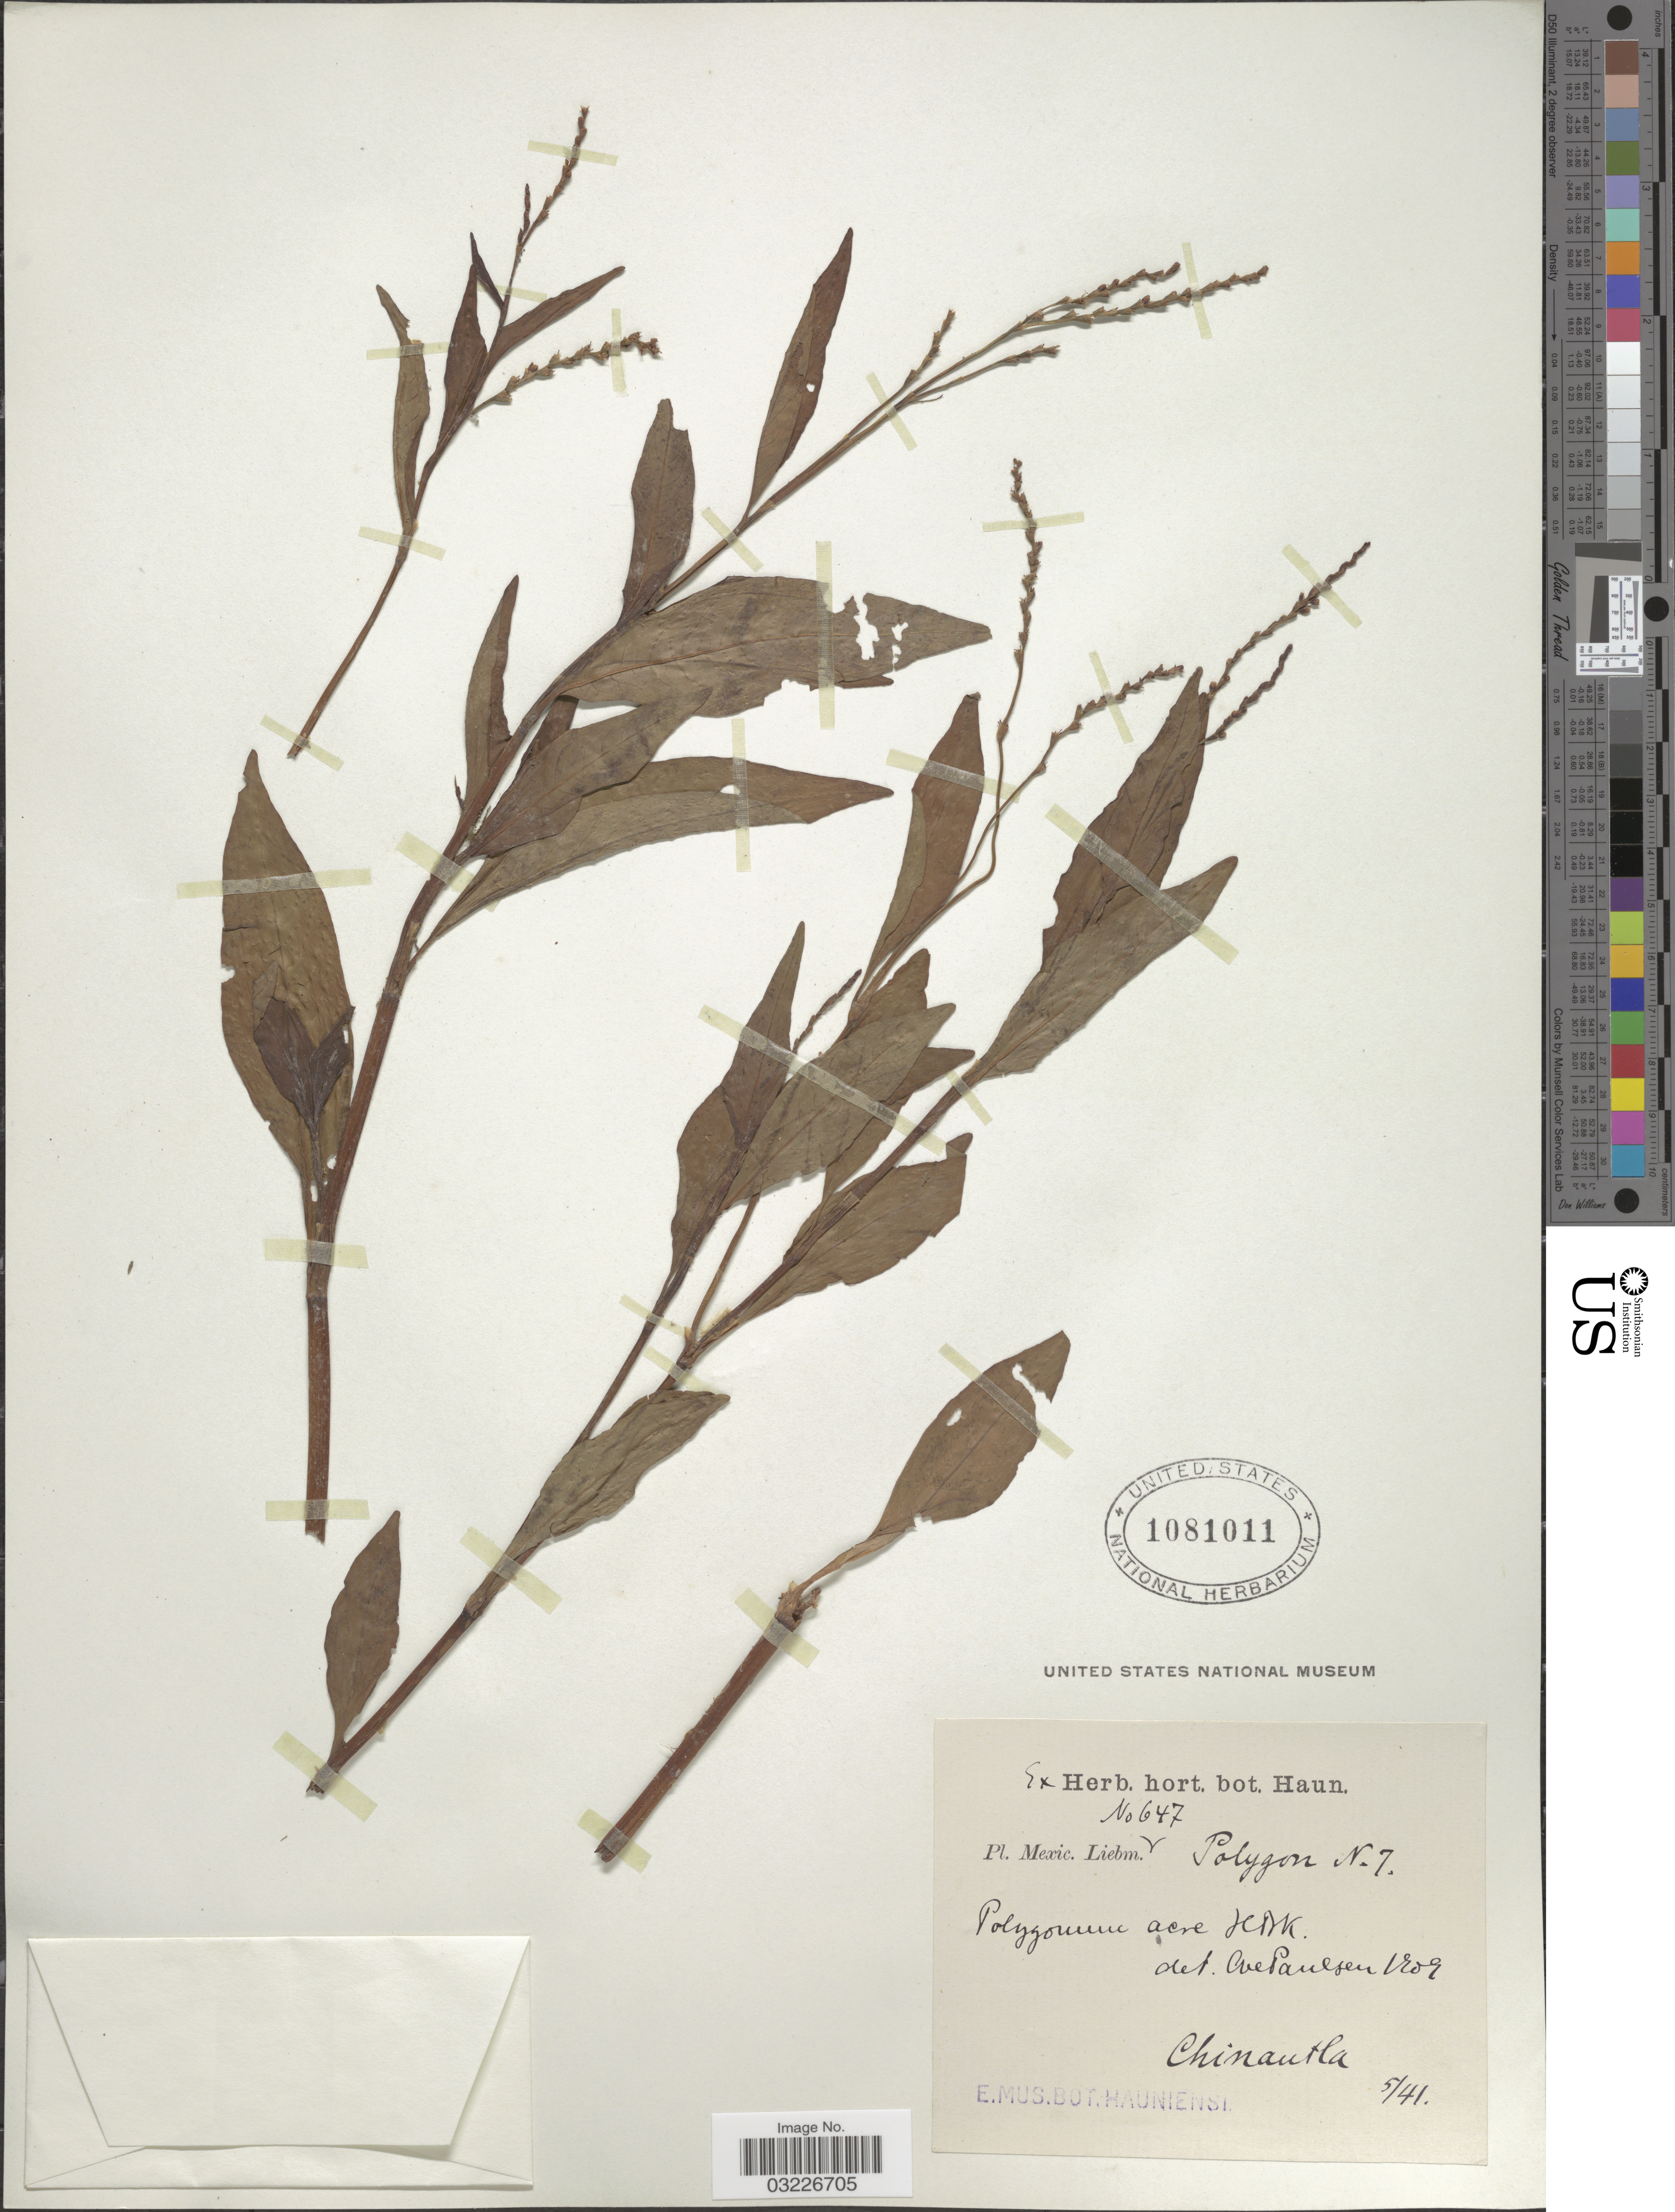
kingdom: Plantae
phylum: Tracheophyta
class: Magnoliopsida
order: Caryophyllales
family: Polygonaceae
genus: Persicaria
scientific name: Persicaria punctata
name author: (Elliott) Small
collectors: Liebmann, --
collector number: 647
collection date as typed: Transcribed d/m/y: /5/41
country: Mexico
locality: Chinantla.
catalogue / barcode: US 1081011